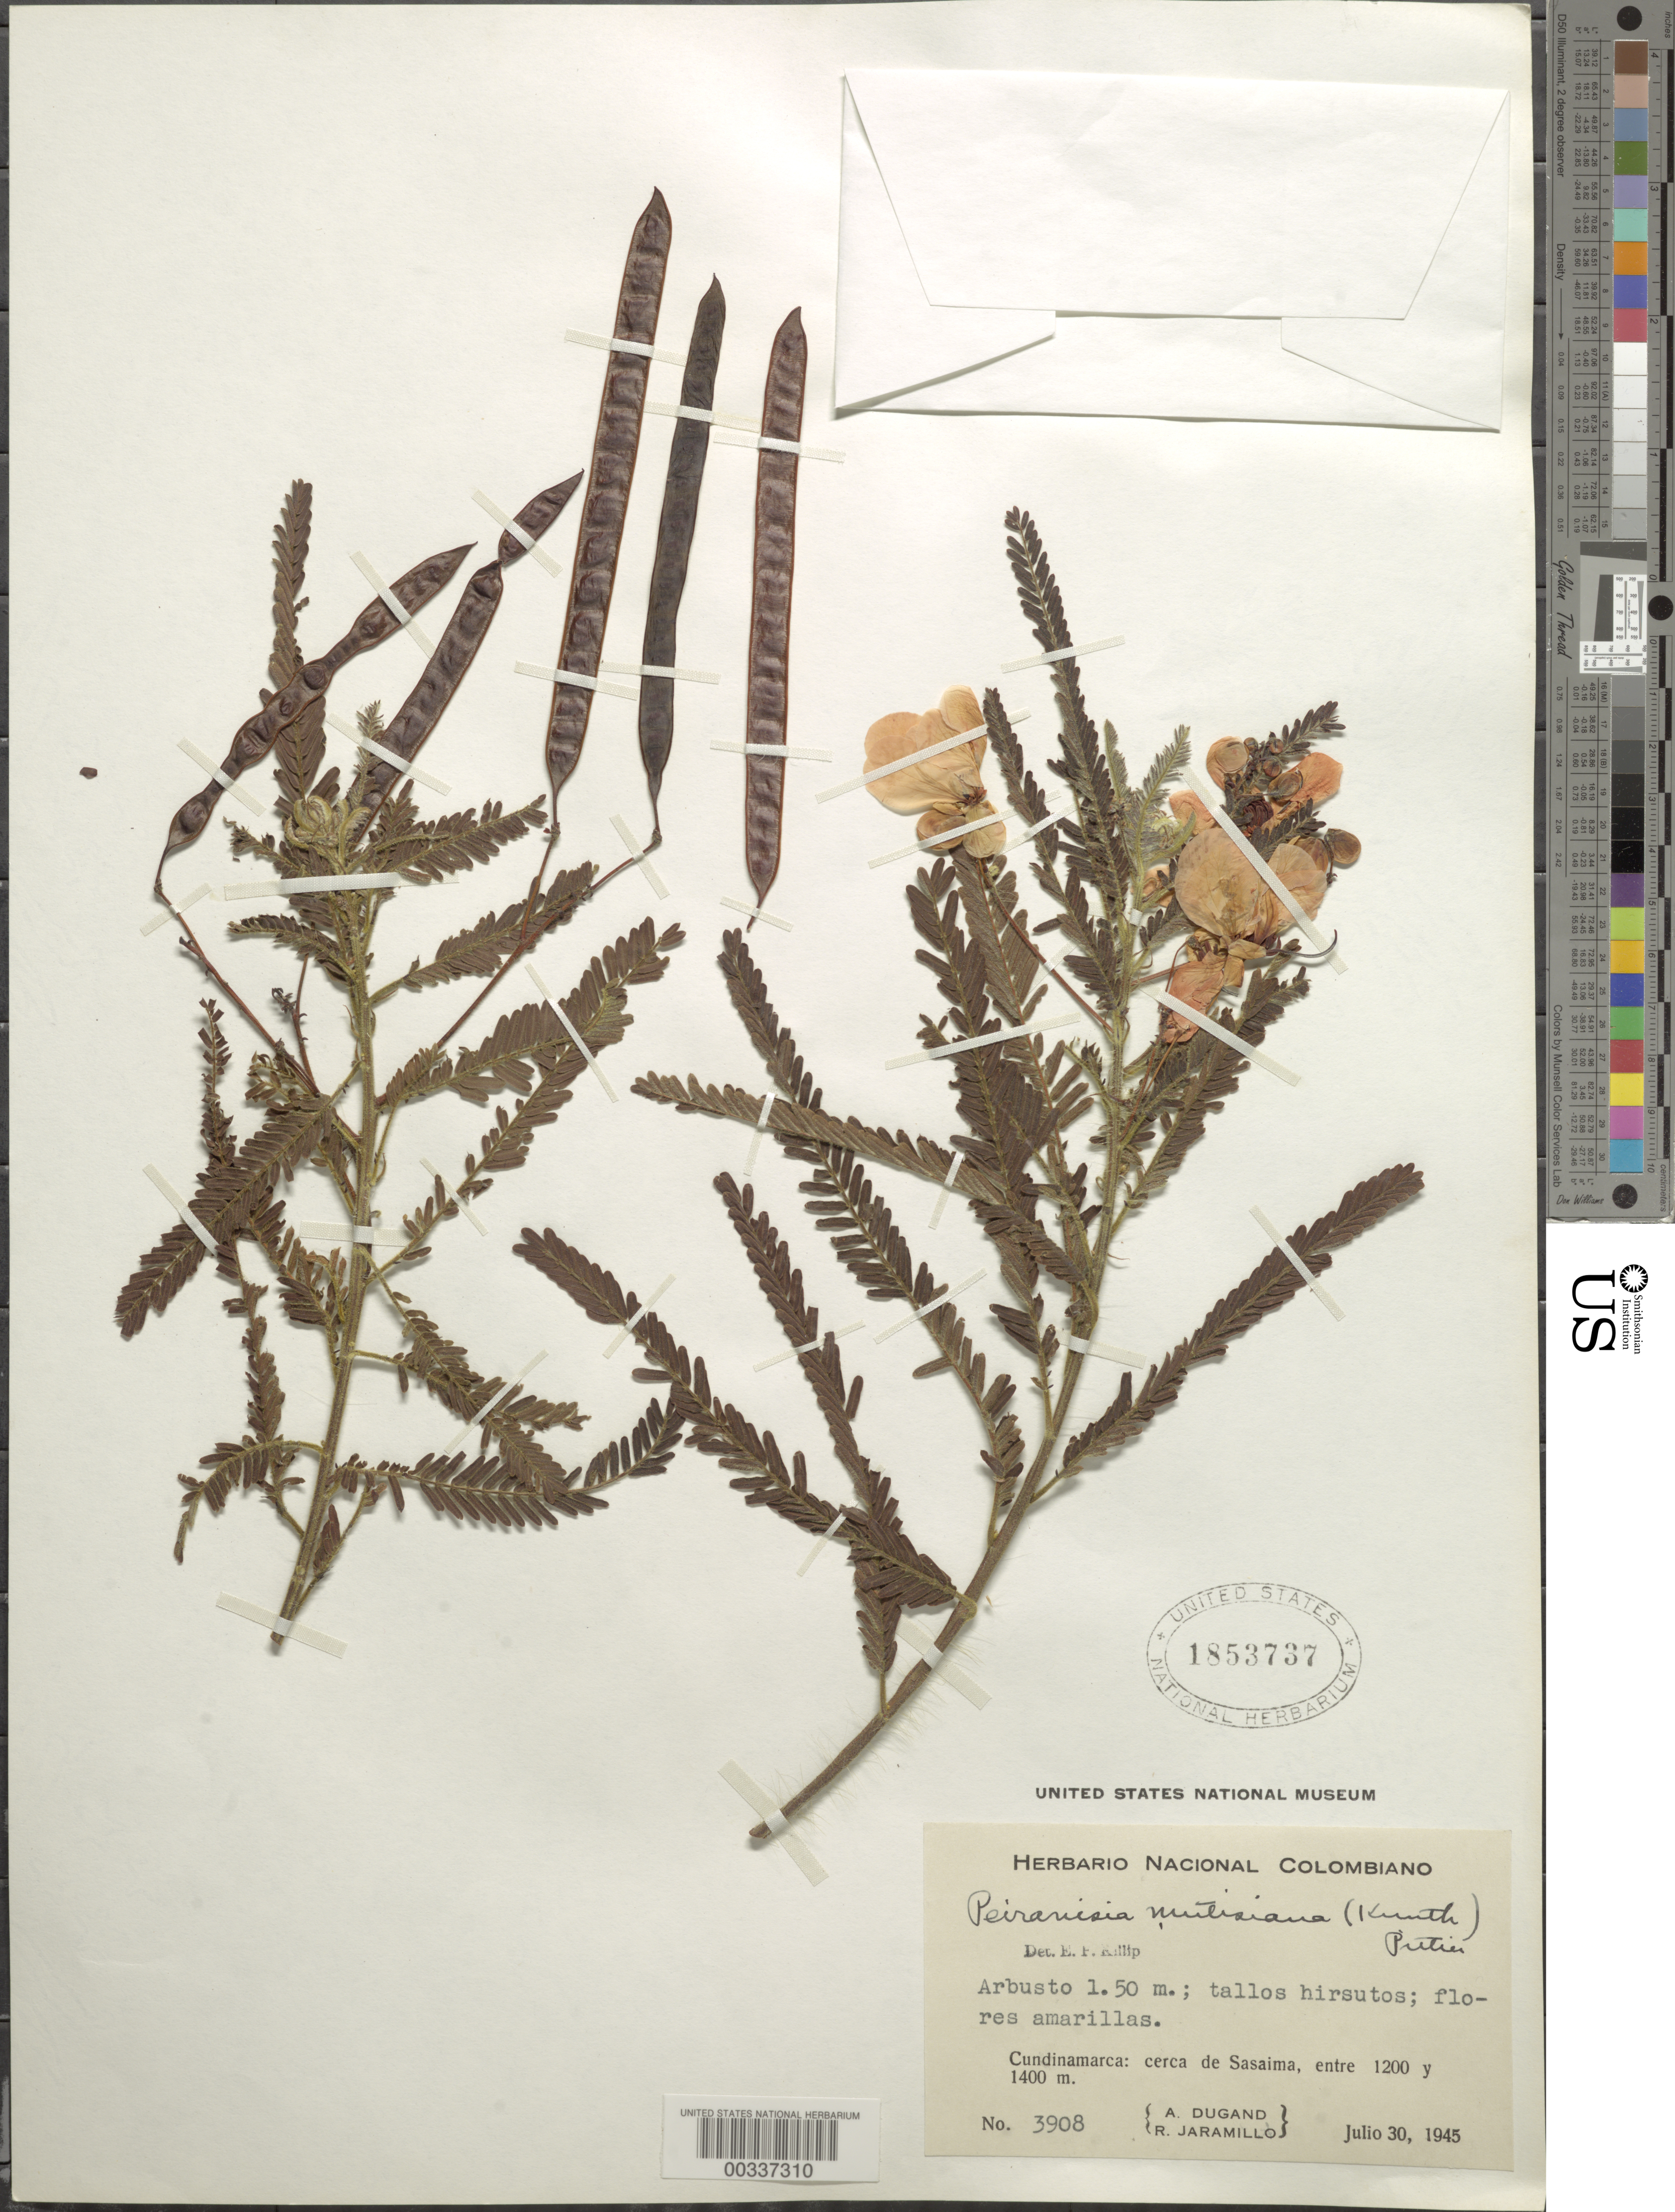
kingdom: Plantae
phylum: Tracheophyta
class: Magnoliopsida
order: Fabales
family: Fabaceae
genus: Senna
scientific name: Senna mutisiana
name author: (Kunth) H.S. Irwin & Barneby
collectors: A. Dugand G. & R. Jaramillo M.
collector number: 3908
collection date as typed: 30 Jul 1945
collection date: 1945-07-30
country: Colombia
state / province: Cundinamarca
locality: Around Sasaima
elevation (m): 1200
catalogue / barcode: US 1853737